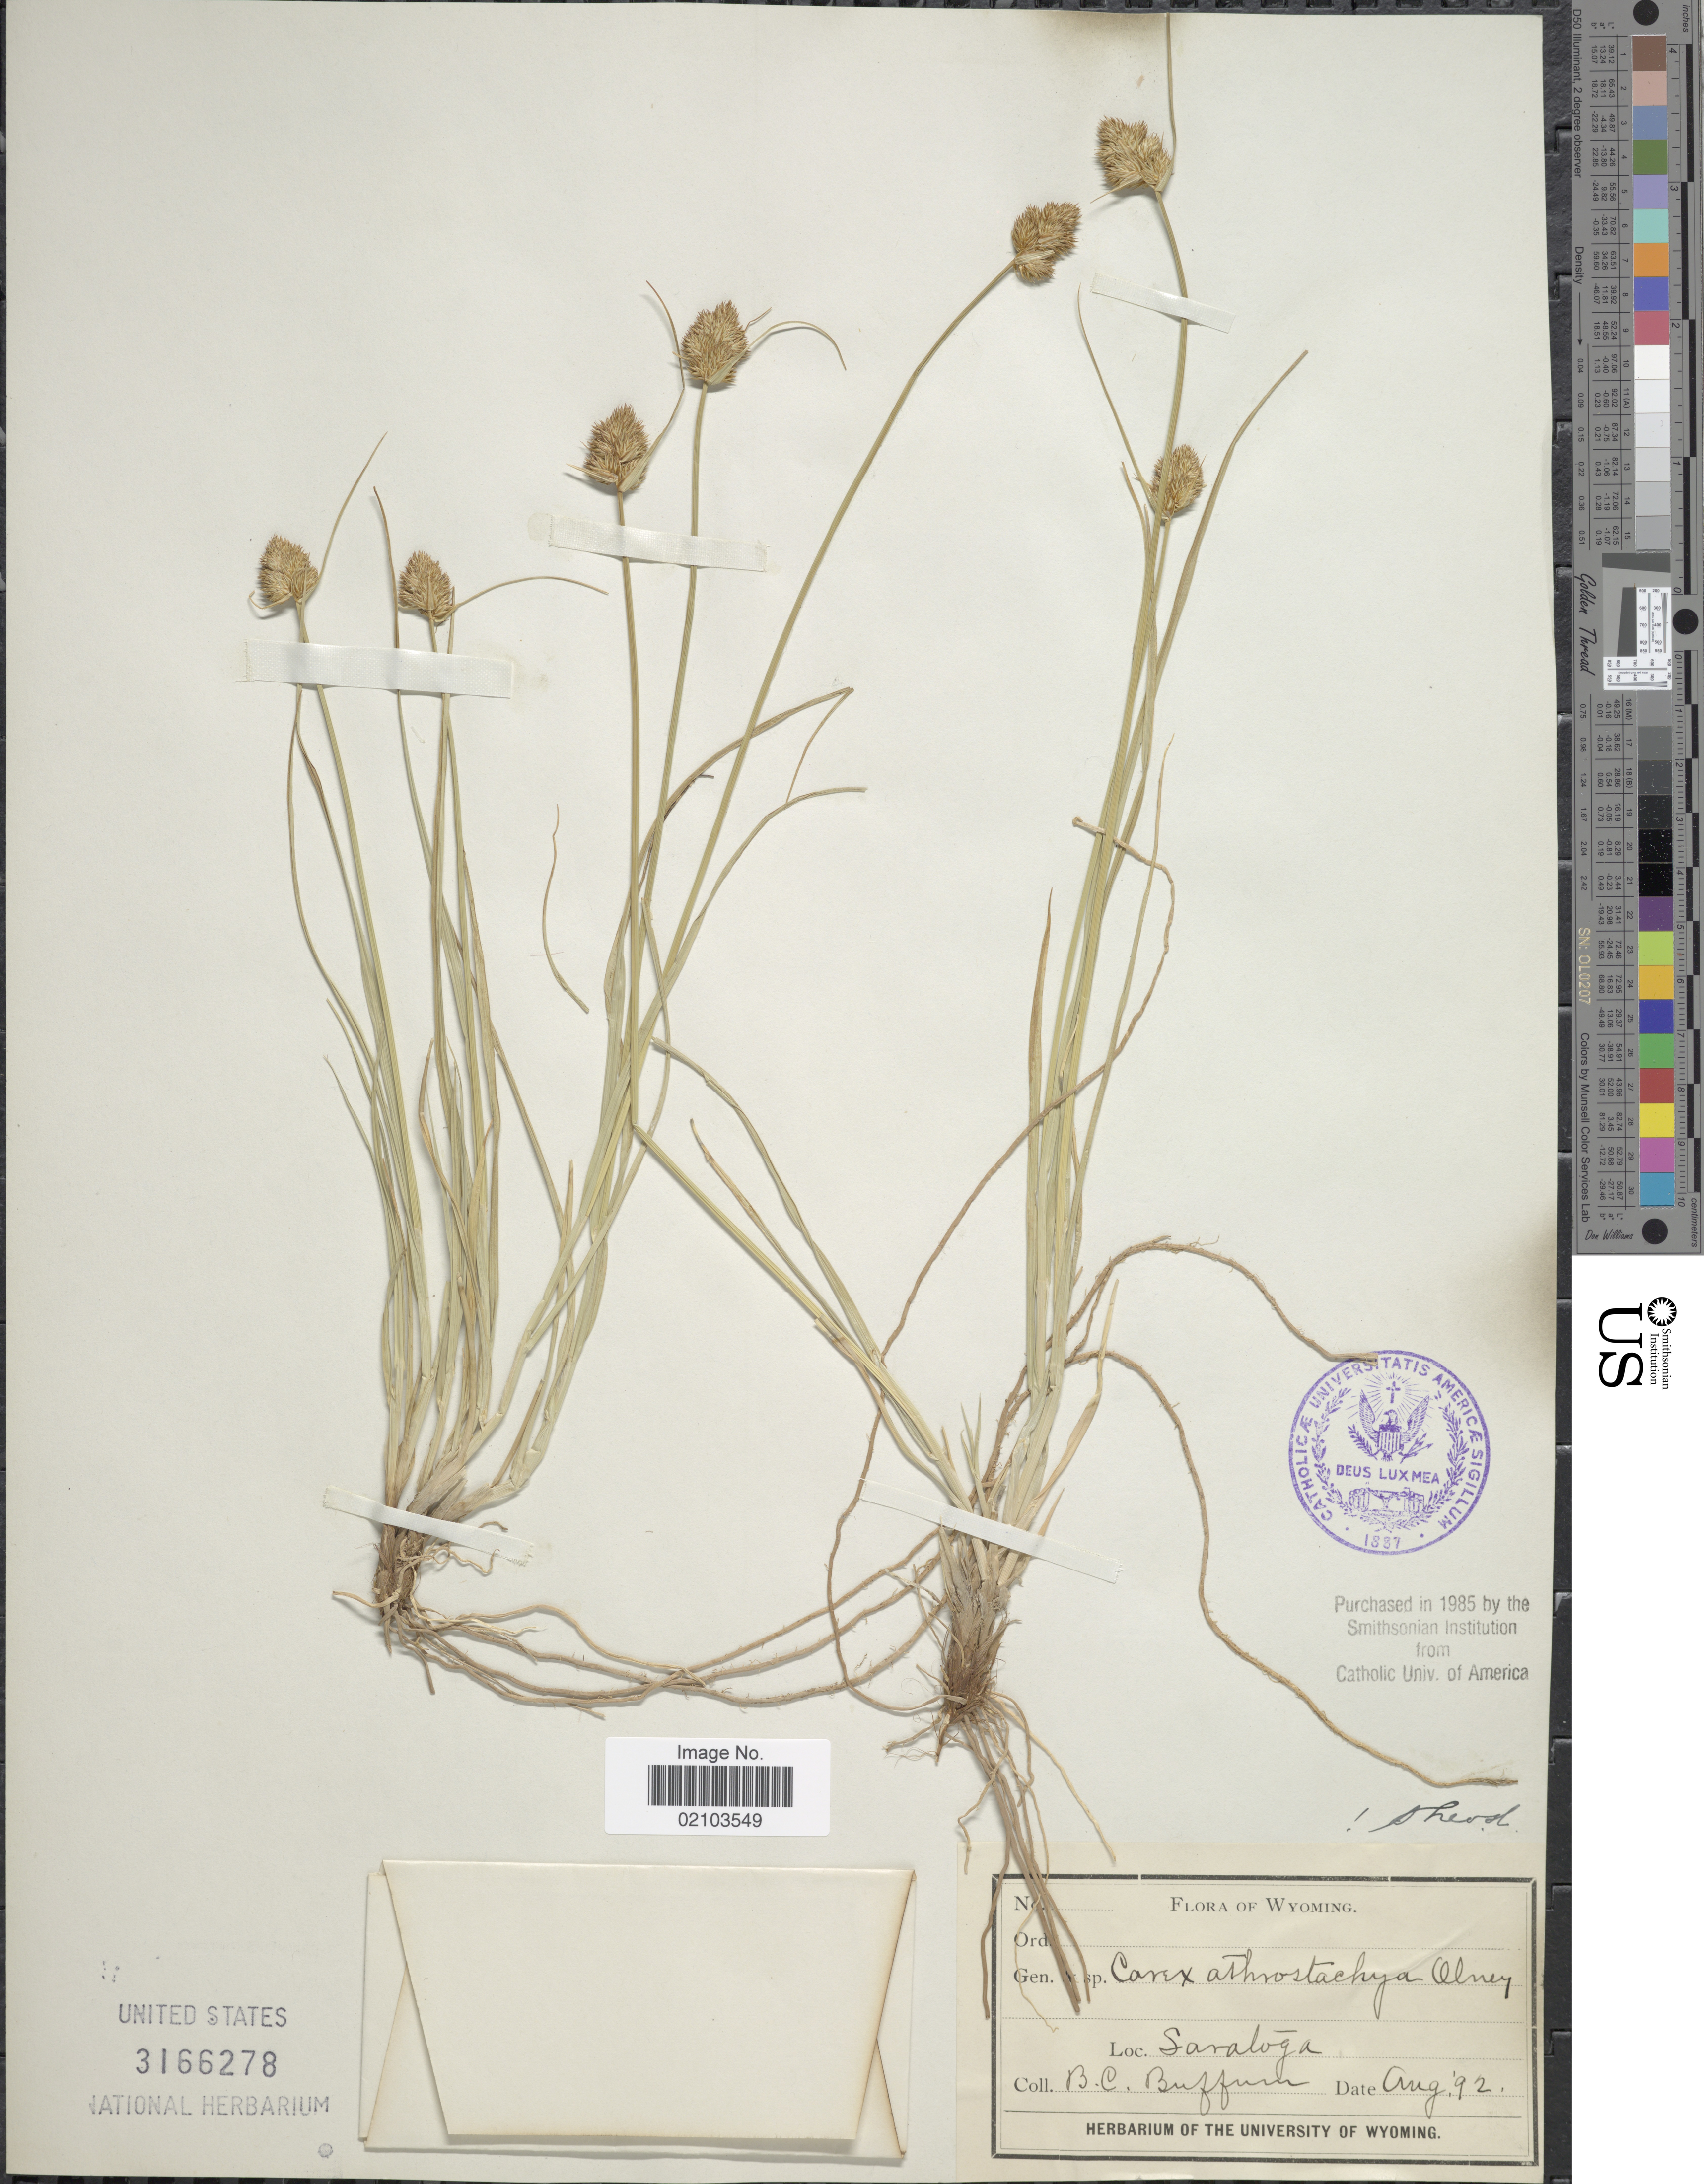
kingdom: Plantae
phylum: Tracheophyta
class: Liliopsida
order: Poales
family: Cyperaceae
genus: Carex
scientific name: Carex athrostachya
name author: Olney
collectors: B. Buffum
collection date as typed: Transcribed d/m/y: /8/92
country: United States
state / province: Wyoming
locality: Saratoga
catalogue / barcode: US 3166278